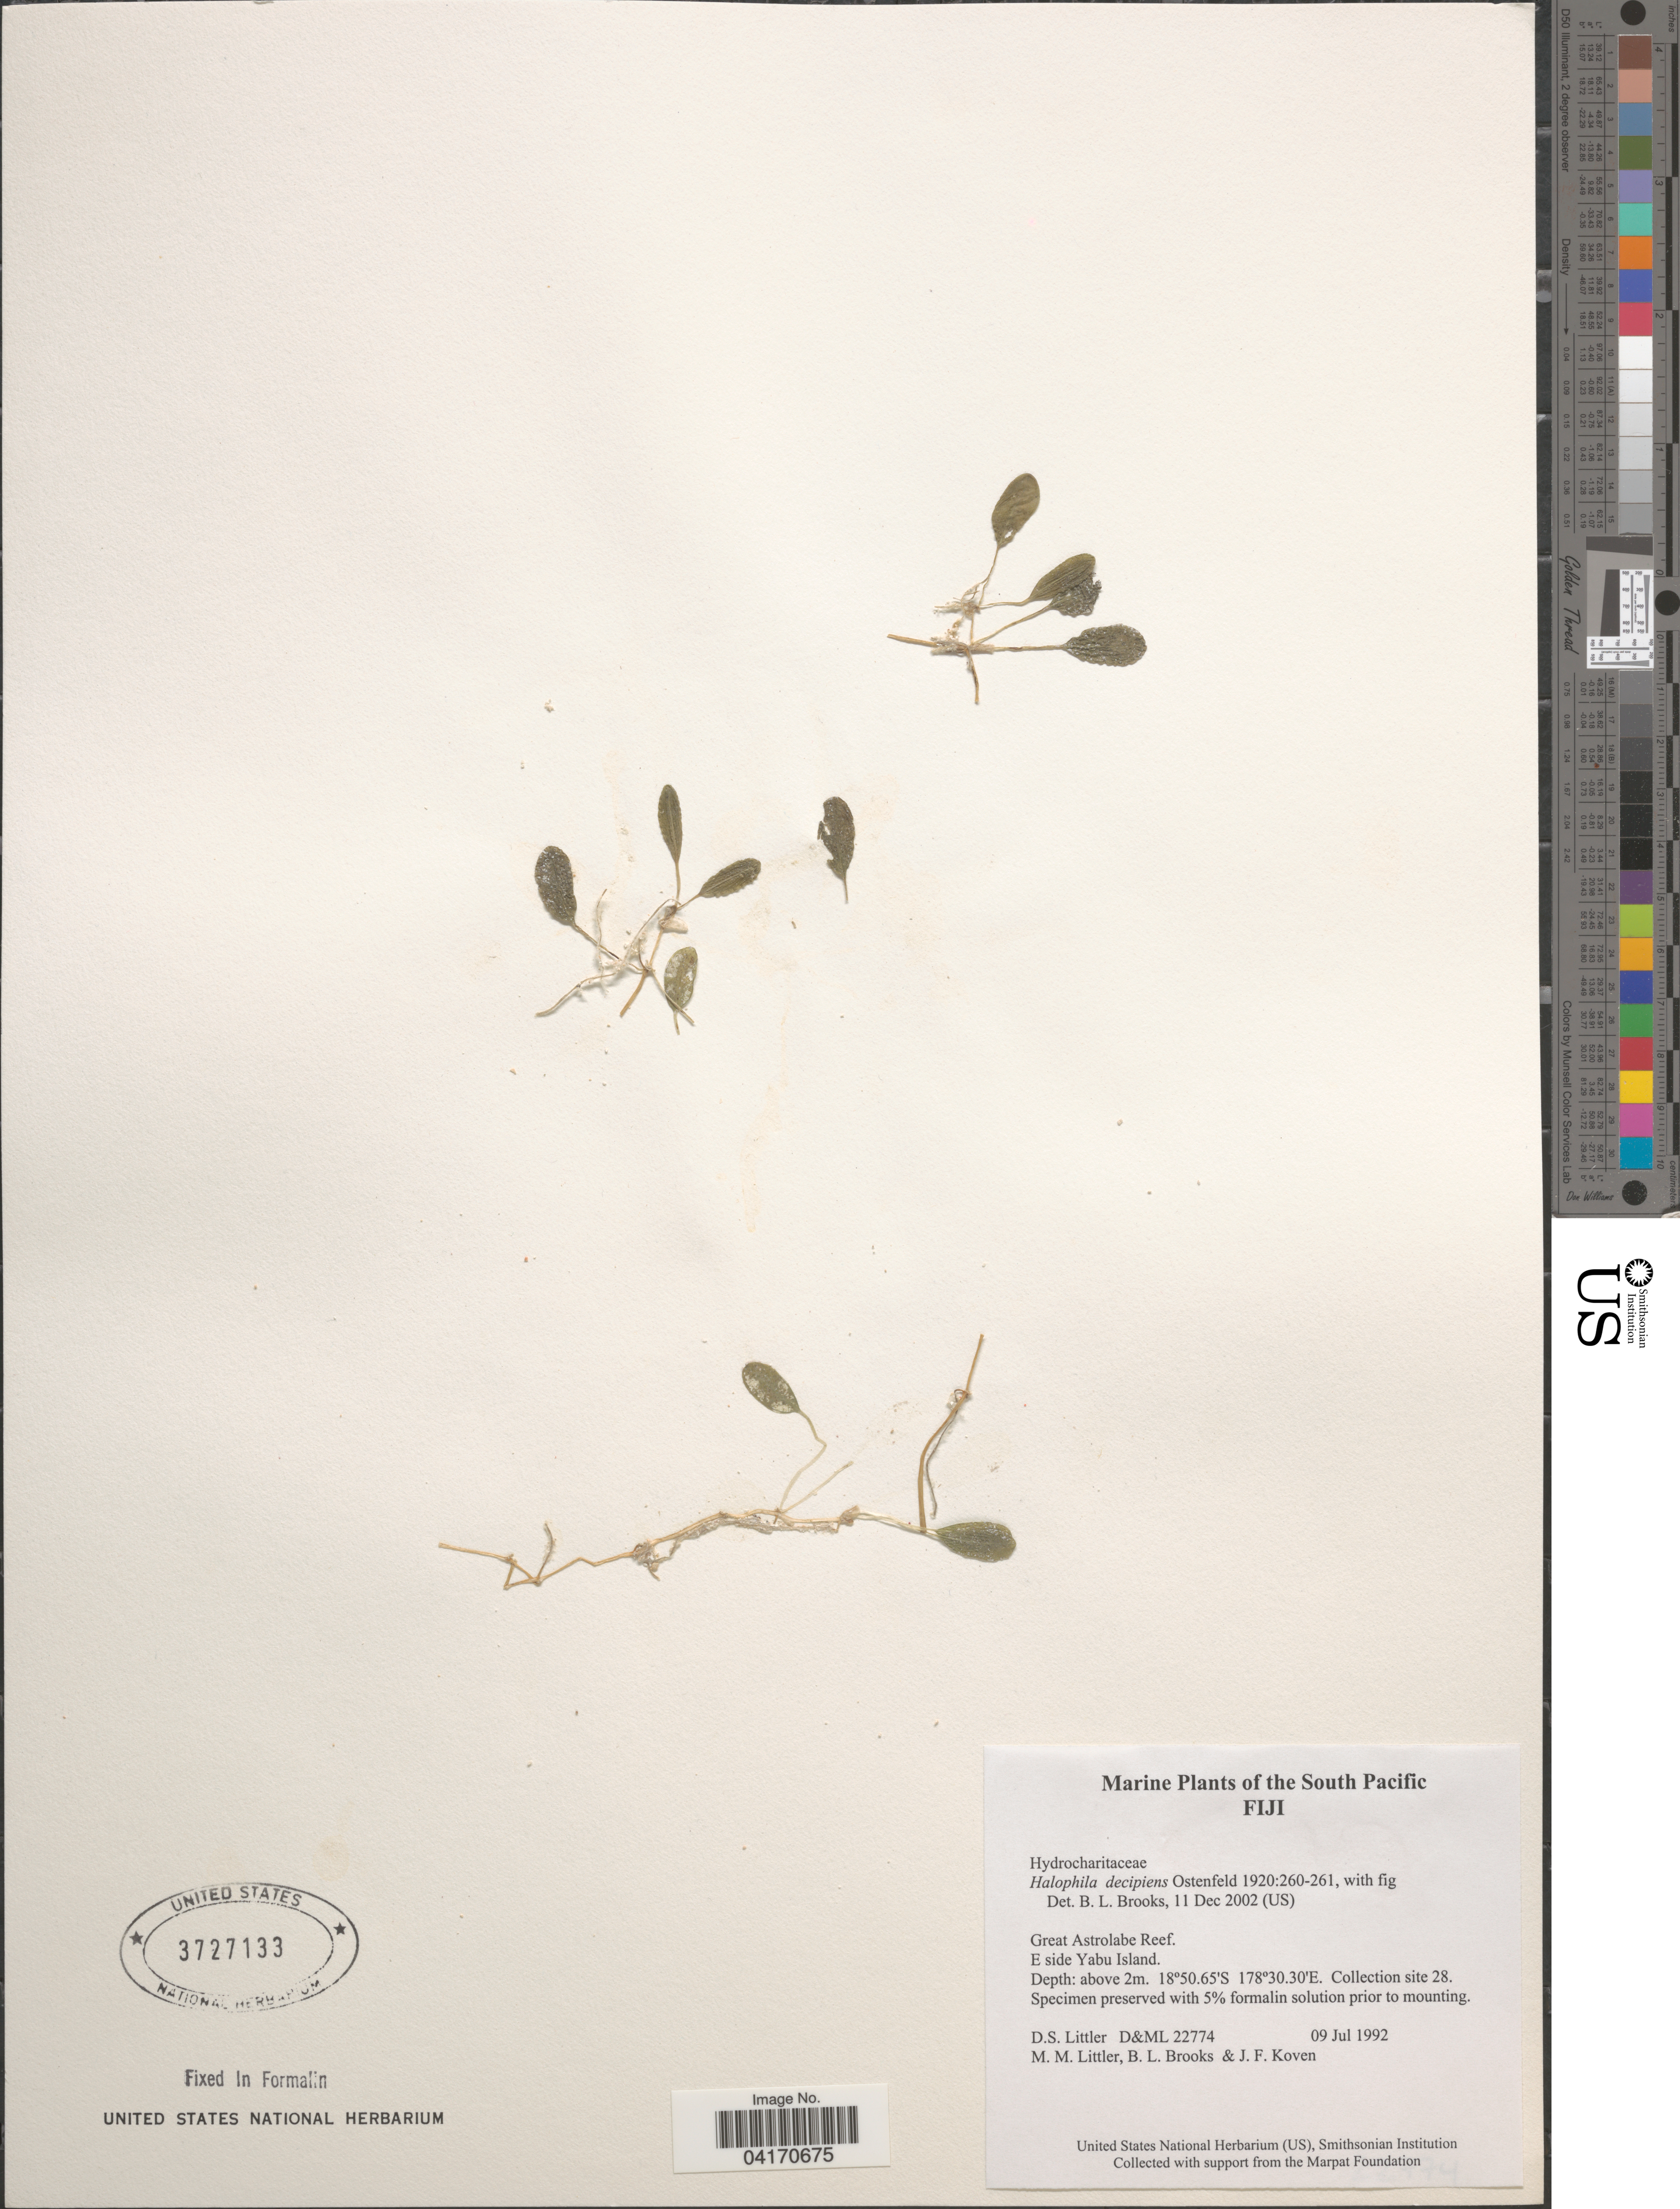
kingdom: Plantae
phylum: Tracheophyta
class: Liliopsida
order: Alismatales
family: Hydrocharitaceae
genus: Halophila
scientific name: Halophila decipiens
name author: Ostenf.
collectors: D. S. Littler, B. Brooks & J. Koven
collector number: D&ML 22774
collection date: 1992-07-09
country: Fiji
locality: The South Pacific. Great Astrolabe Reef. E side Yabu Island. Collection site 28.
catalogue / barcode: US 3727133